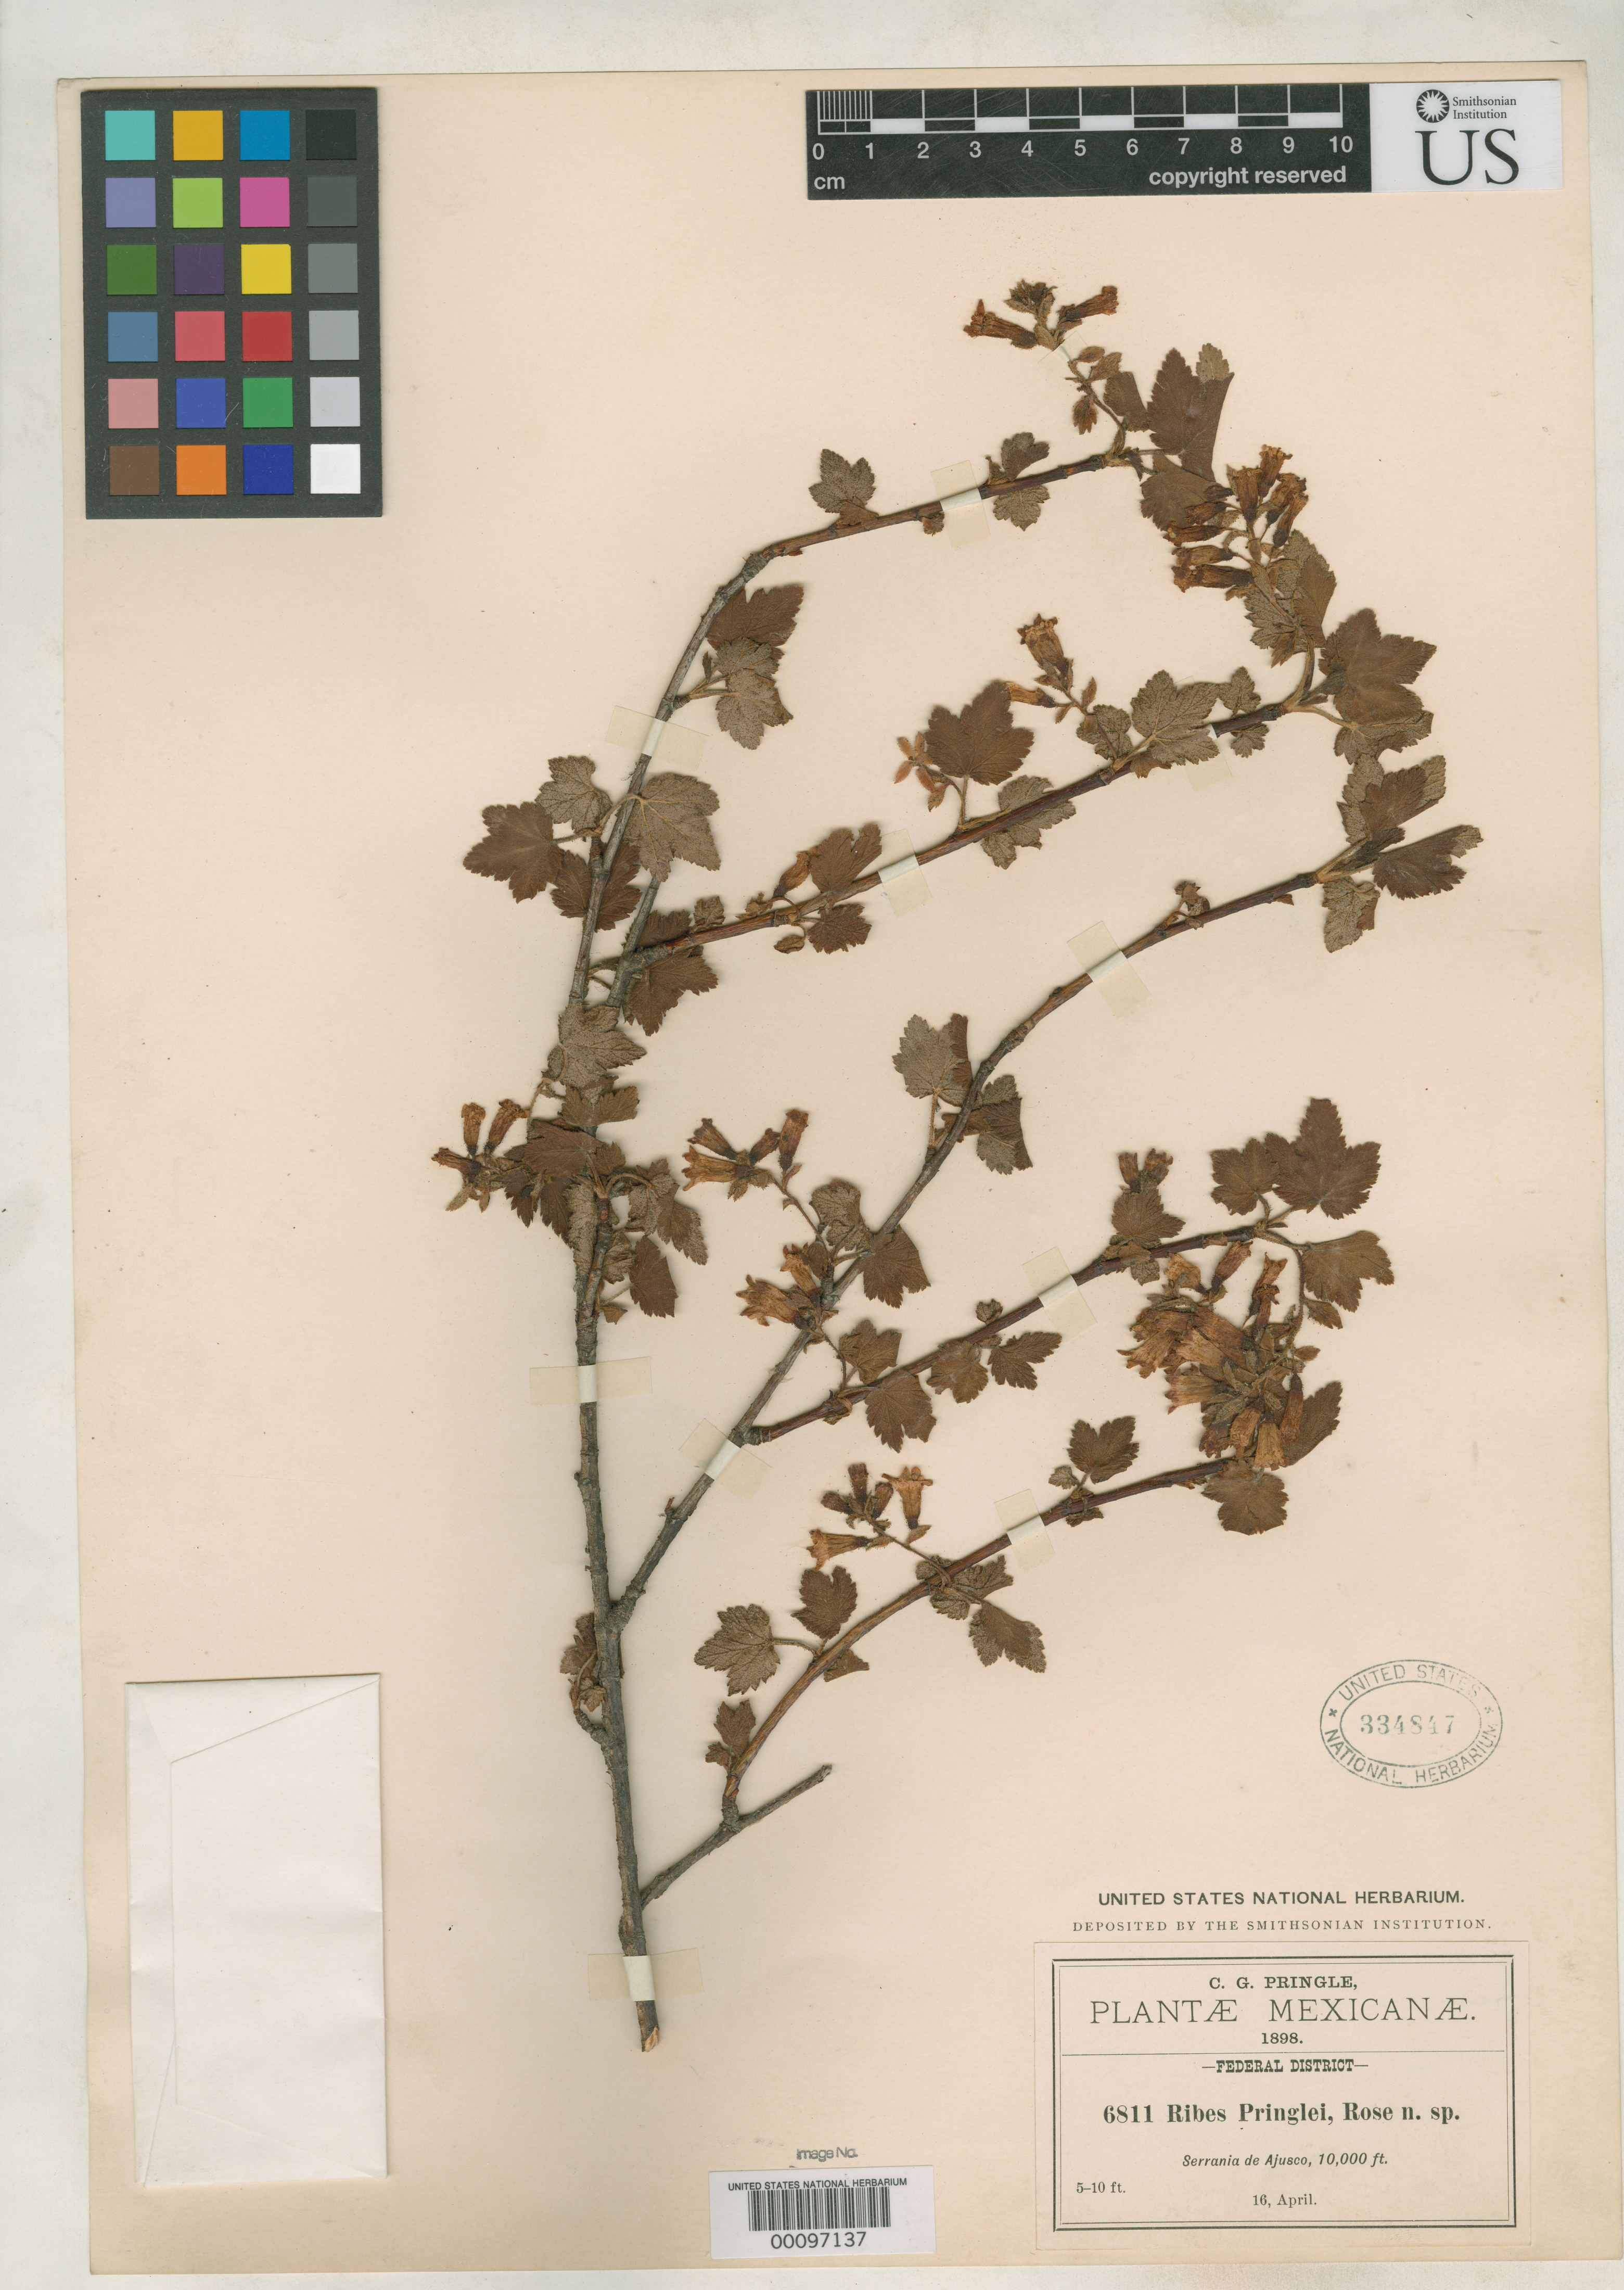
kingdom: Plantae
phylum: Tracheophyta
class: Magnoliopsida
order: Saxifragales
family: Grossulariaceae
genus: Ribes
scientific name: Ribes pringlei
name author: Rose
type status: Holotype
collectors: C. G. Pringle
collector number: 6811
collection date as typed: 16 Apr 1898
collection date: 1898-04-16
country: Mexico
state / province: Distrito Federal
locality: Sierra de Ajusco.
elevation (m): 3000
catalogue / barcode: US 334847